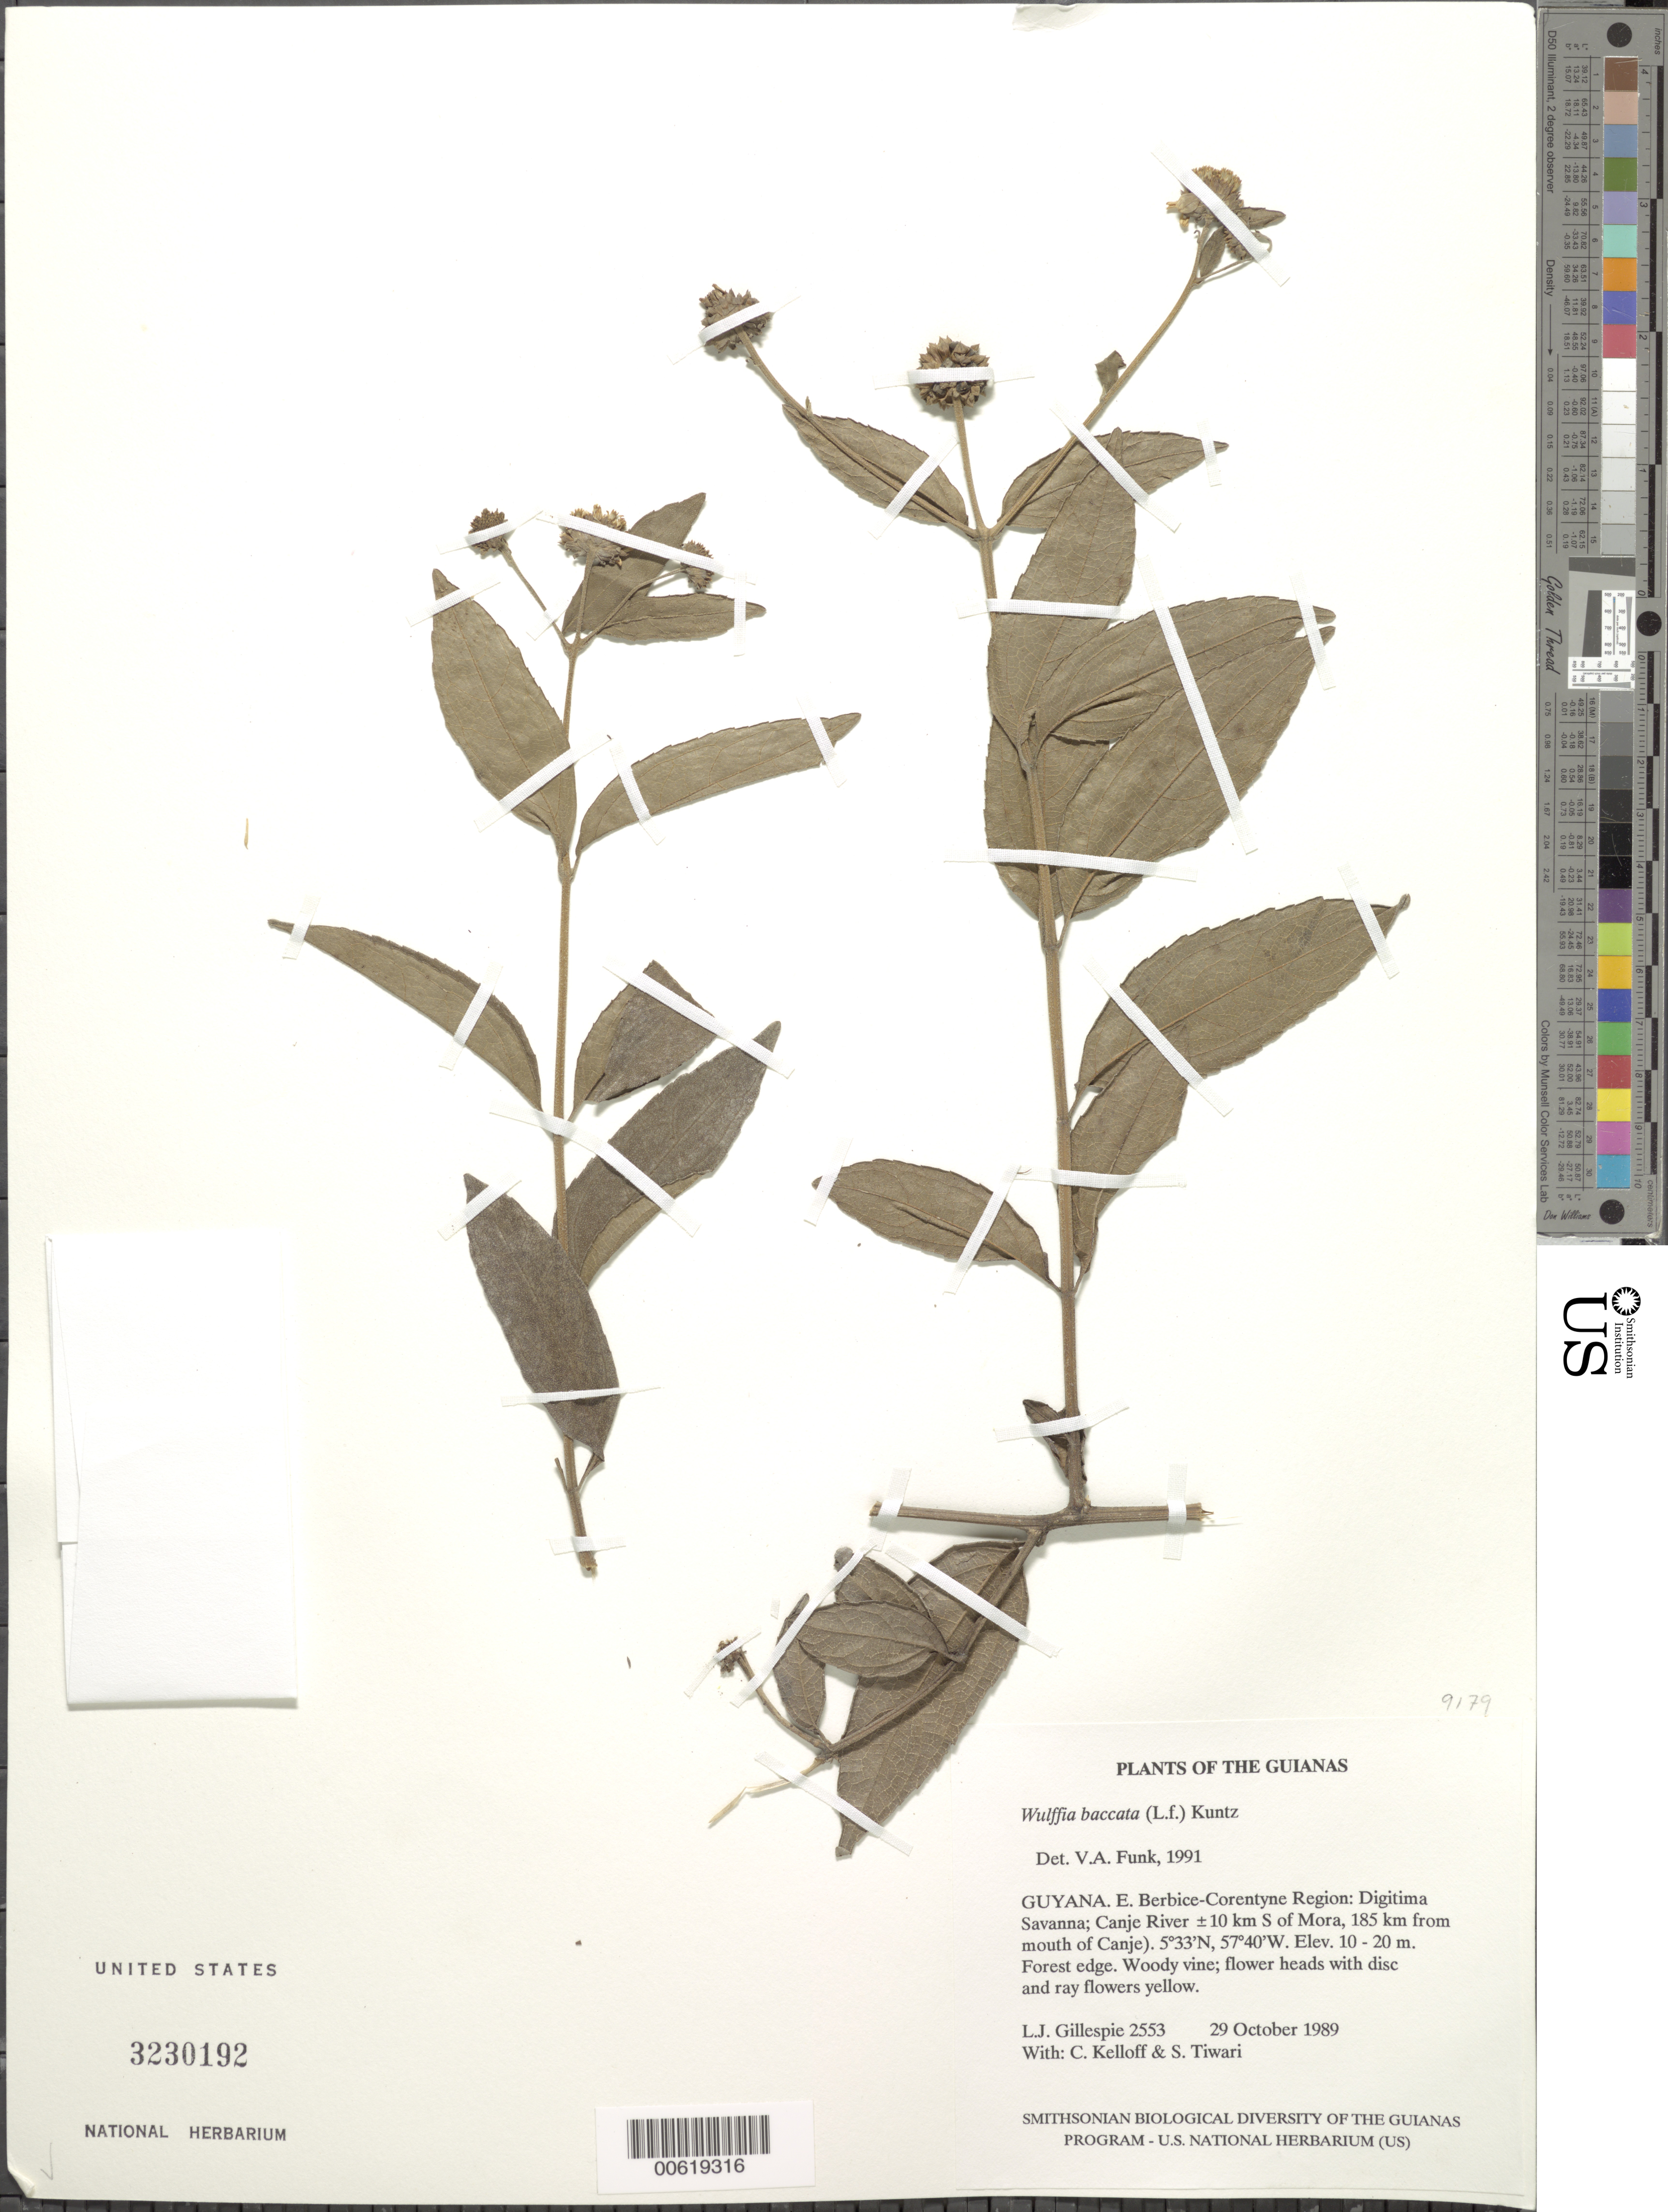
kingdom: Plantae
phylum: Tracheophyta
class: Magnoliopsida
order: Asterales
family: Asteraceae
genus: Wulffia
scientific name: Wulffia baccata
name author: (L. f.) Kuntze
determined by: Funk, Vicki A., (BOT), Smithsonian Institution - National Museum of Natural History (UNITED STATES)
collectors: L. J. Gillespie, C. L. Kelloff & S. Tiwari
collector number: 2553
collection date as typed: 30 October 1989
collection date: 1989-10-30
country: Guyana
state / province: E. Berbice-Corentyne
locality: Digitima Savanna, Canje River, ±185 km from mouth of Canje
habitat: Forest edge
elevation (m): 10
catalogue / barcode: US 3230192